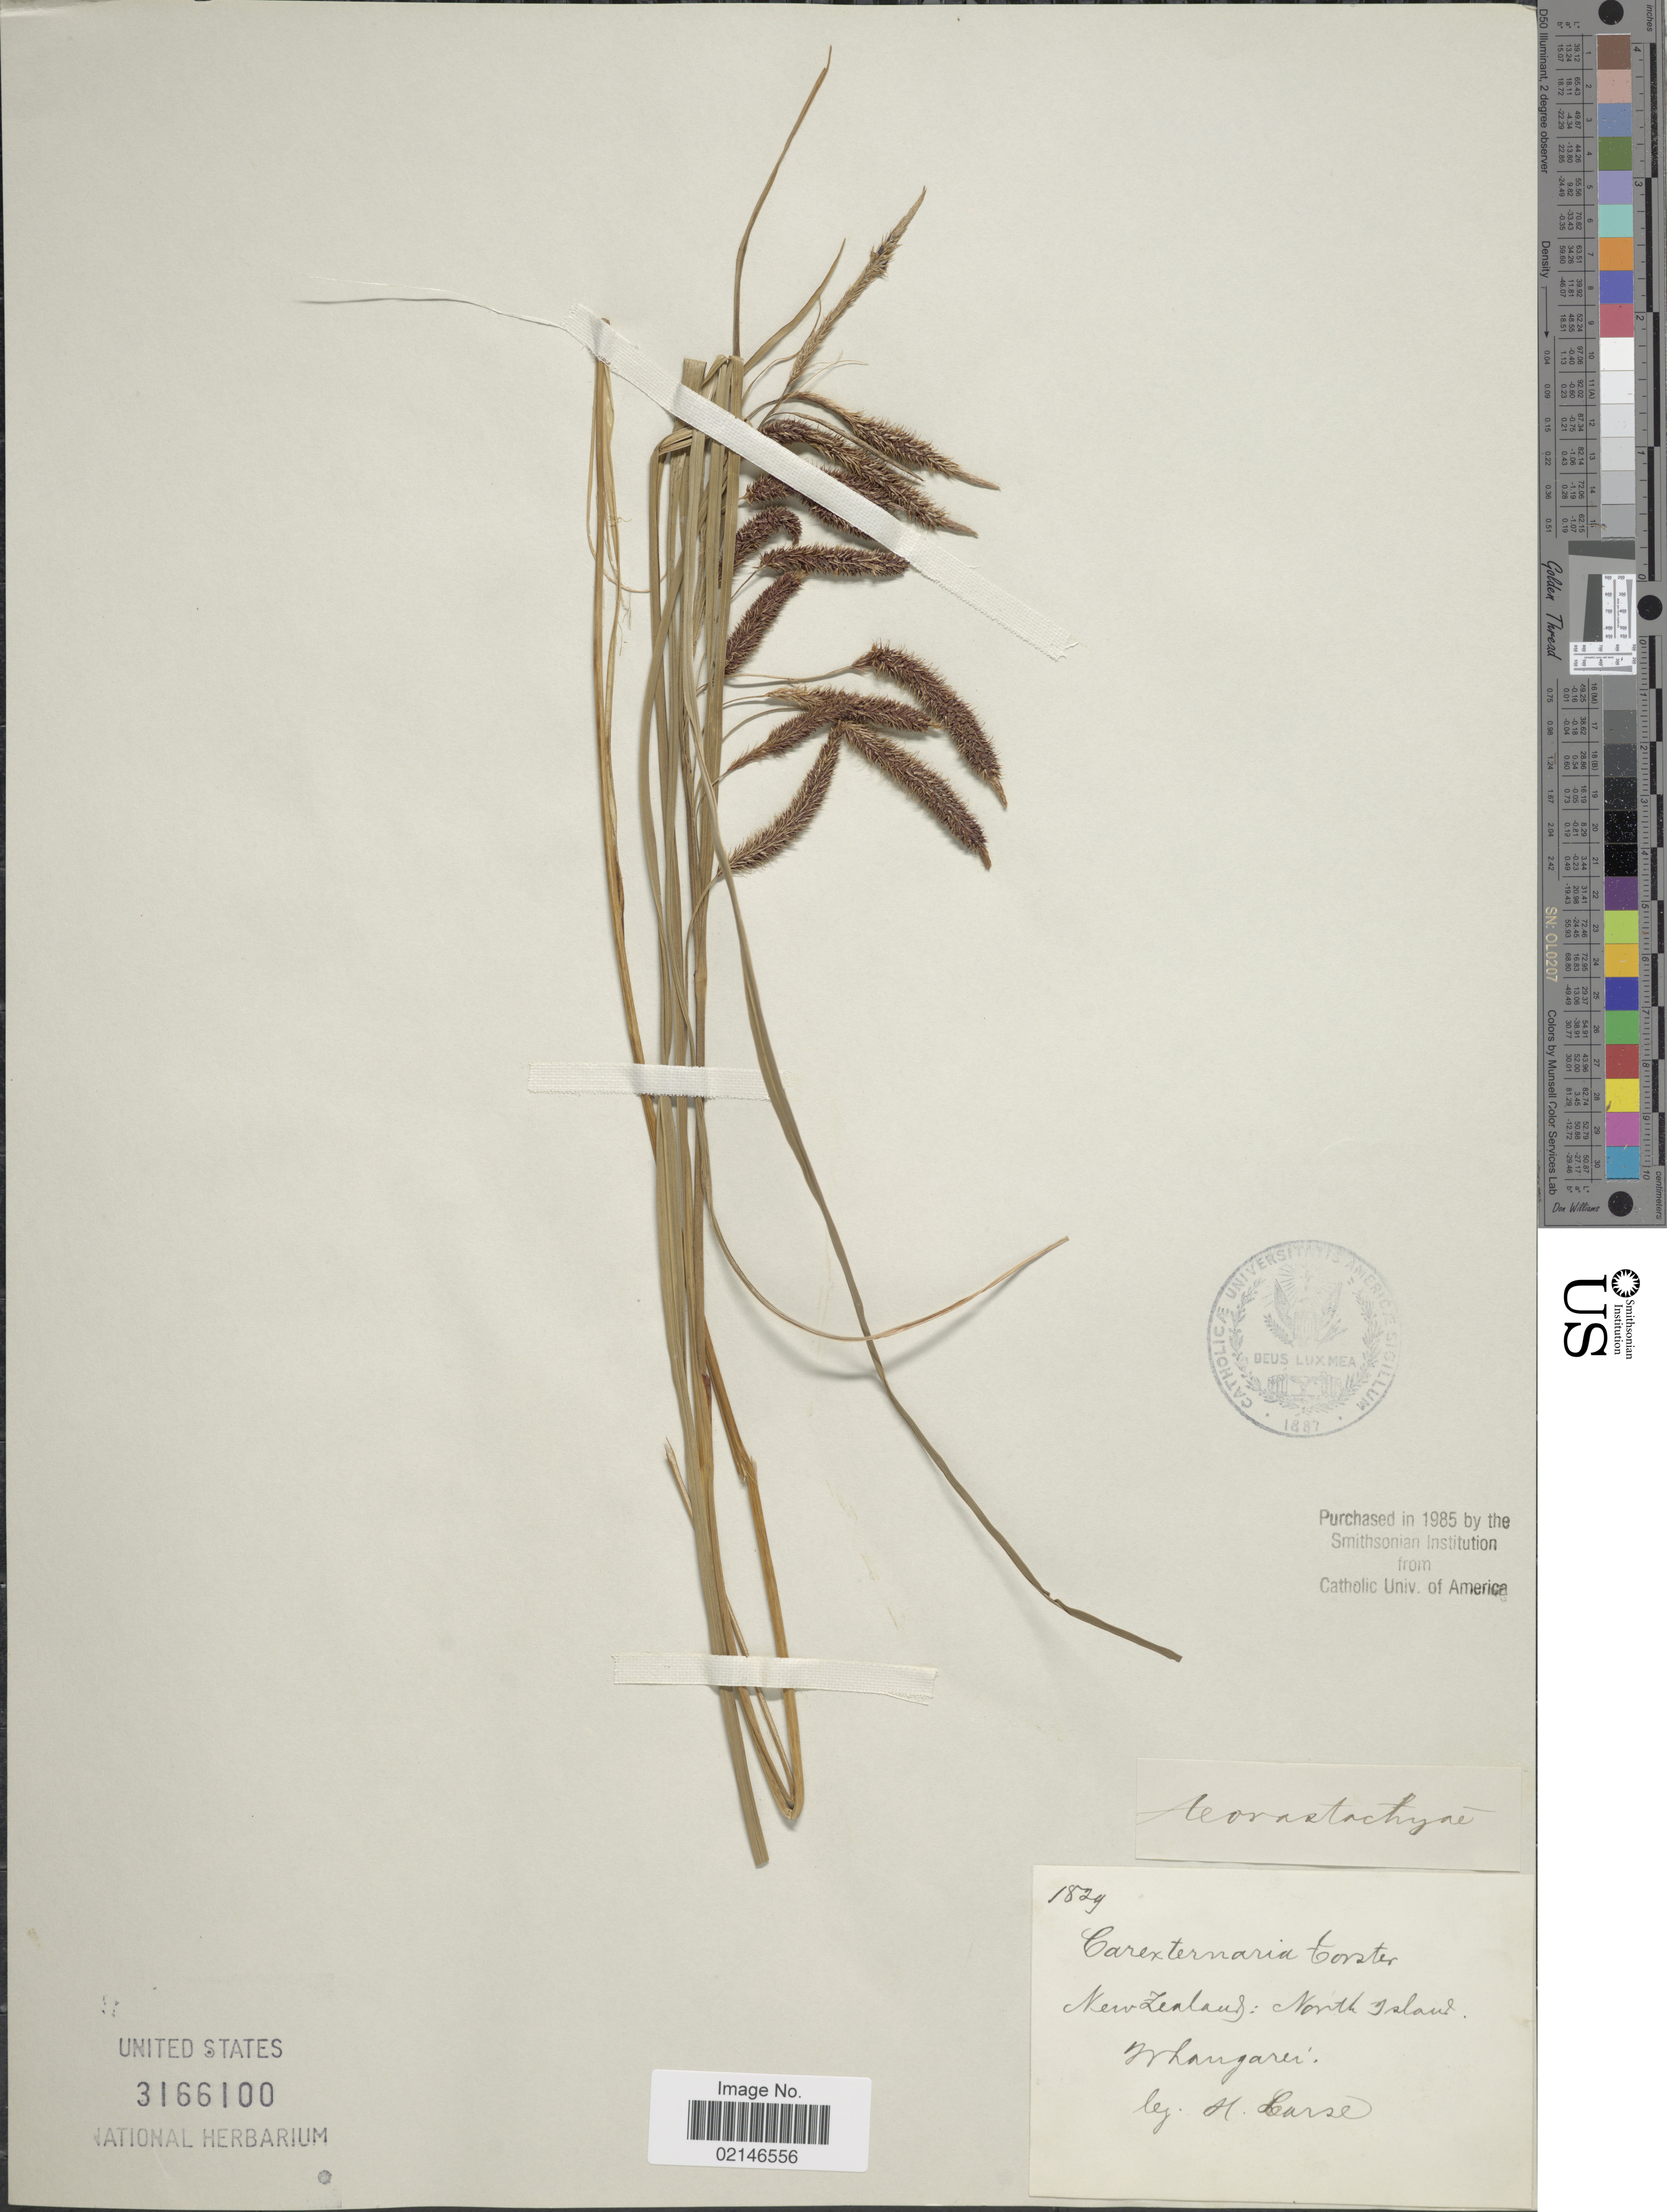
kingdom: Plantae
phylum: Tracheophyta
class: Liliopsida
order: Poales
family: Cyperaceae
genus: Carex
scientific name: Carex geminata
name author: Schkuhr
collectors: H. Carse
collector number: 1829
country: New Zealand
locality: North Island, Whangarei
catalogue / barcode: US 3166100